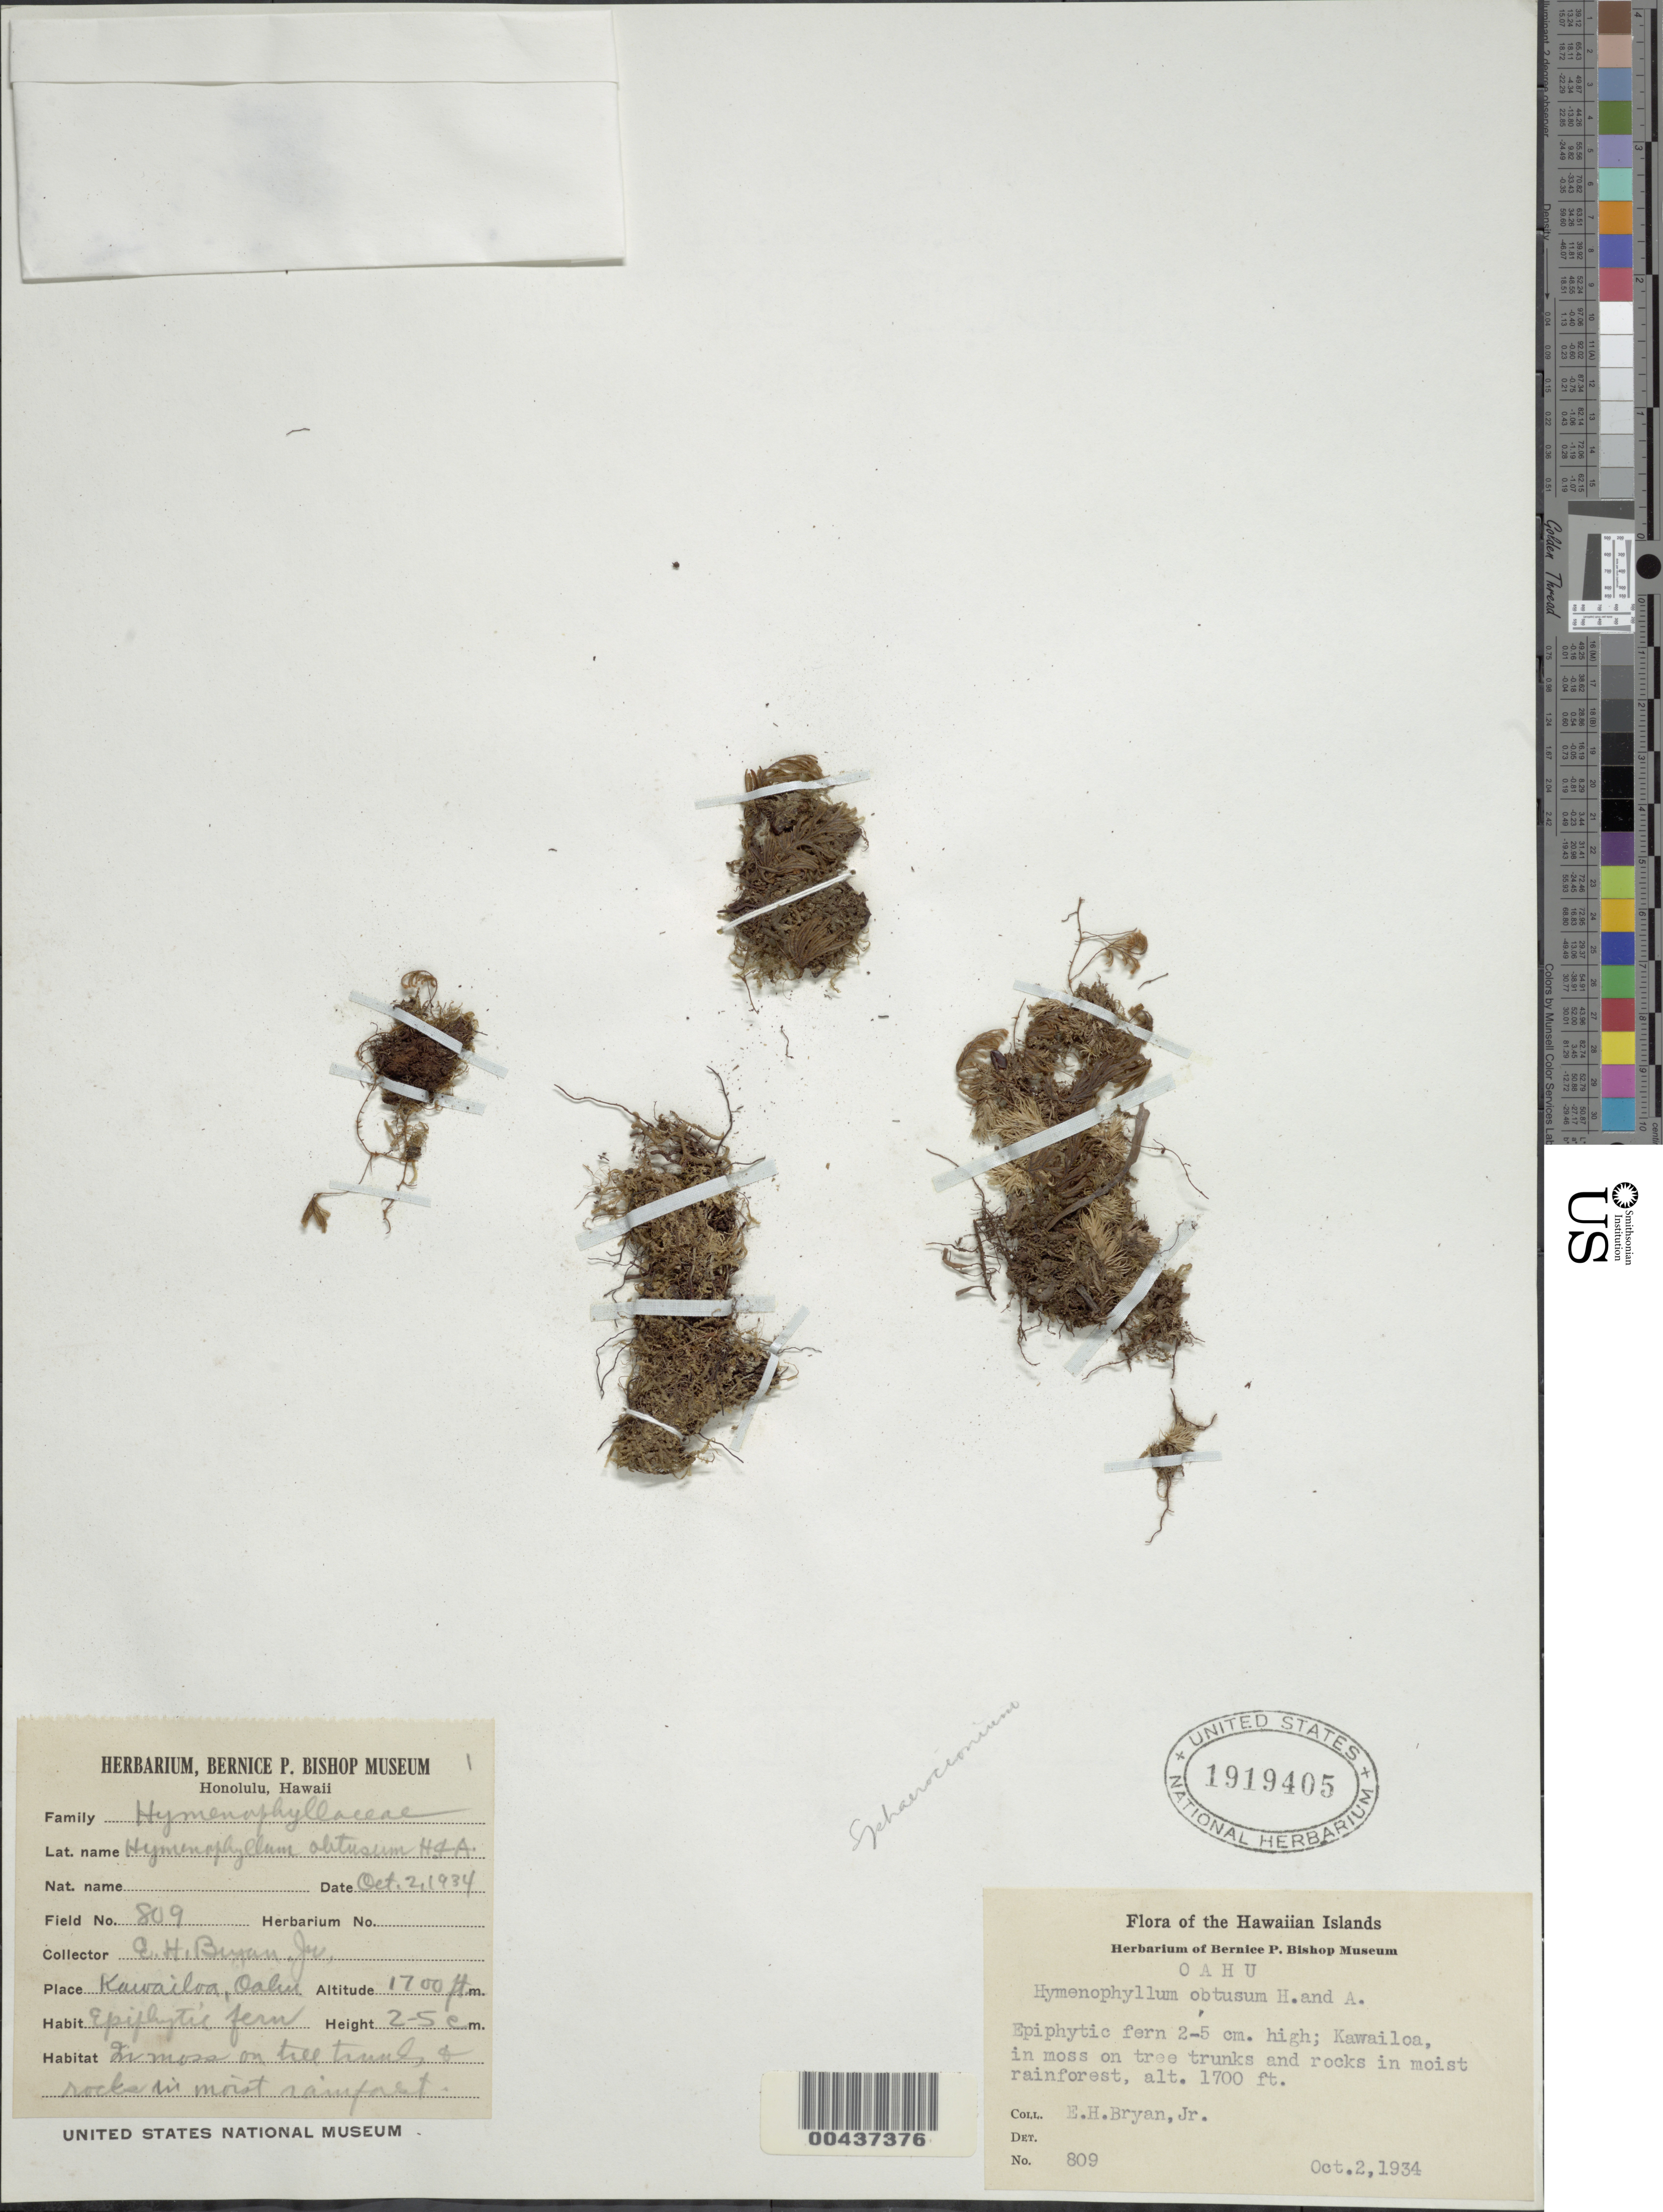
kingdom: Plantae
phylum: Tracheophyta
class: Polypodiopsida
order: Hymenophyllales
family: Hymenophyllaceae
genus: Hymenophyllum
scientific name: Hymenophyllum obtusum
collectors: E. Bryan Jr.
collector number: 809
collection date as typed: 2 Oct 1934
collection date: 1934-10-02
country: United States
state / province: Hawaii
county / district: Honolulu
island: Oahu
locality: Kawailoa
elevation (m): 518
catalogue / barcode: US 1919405